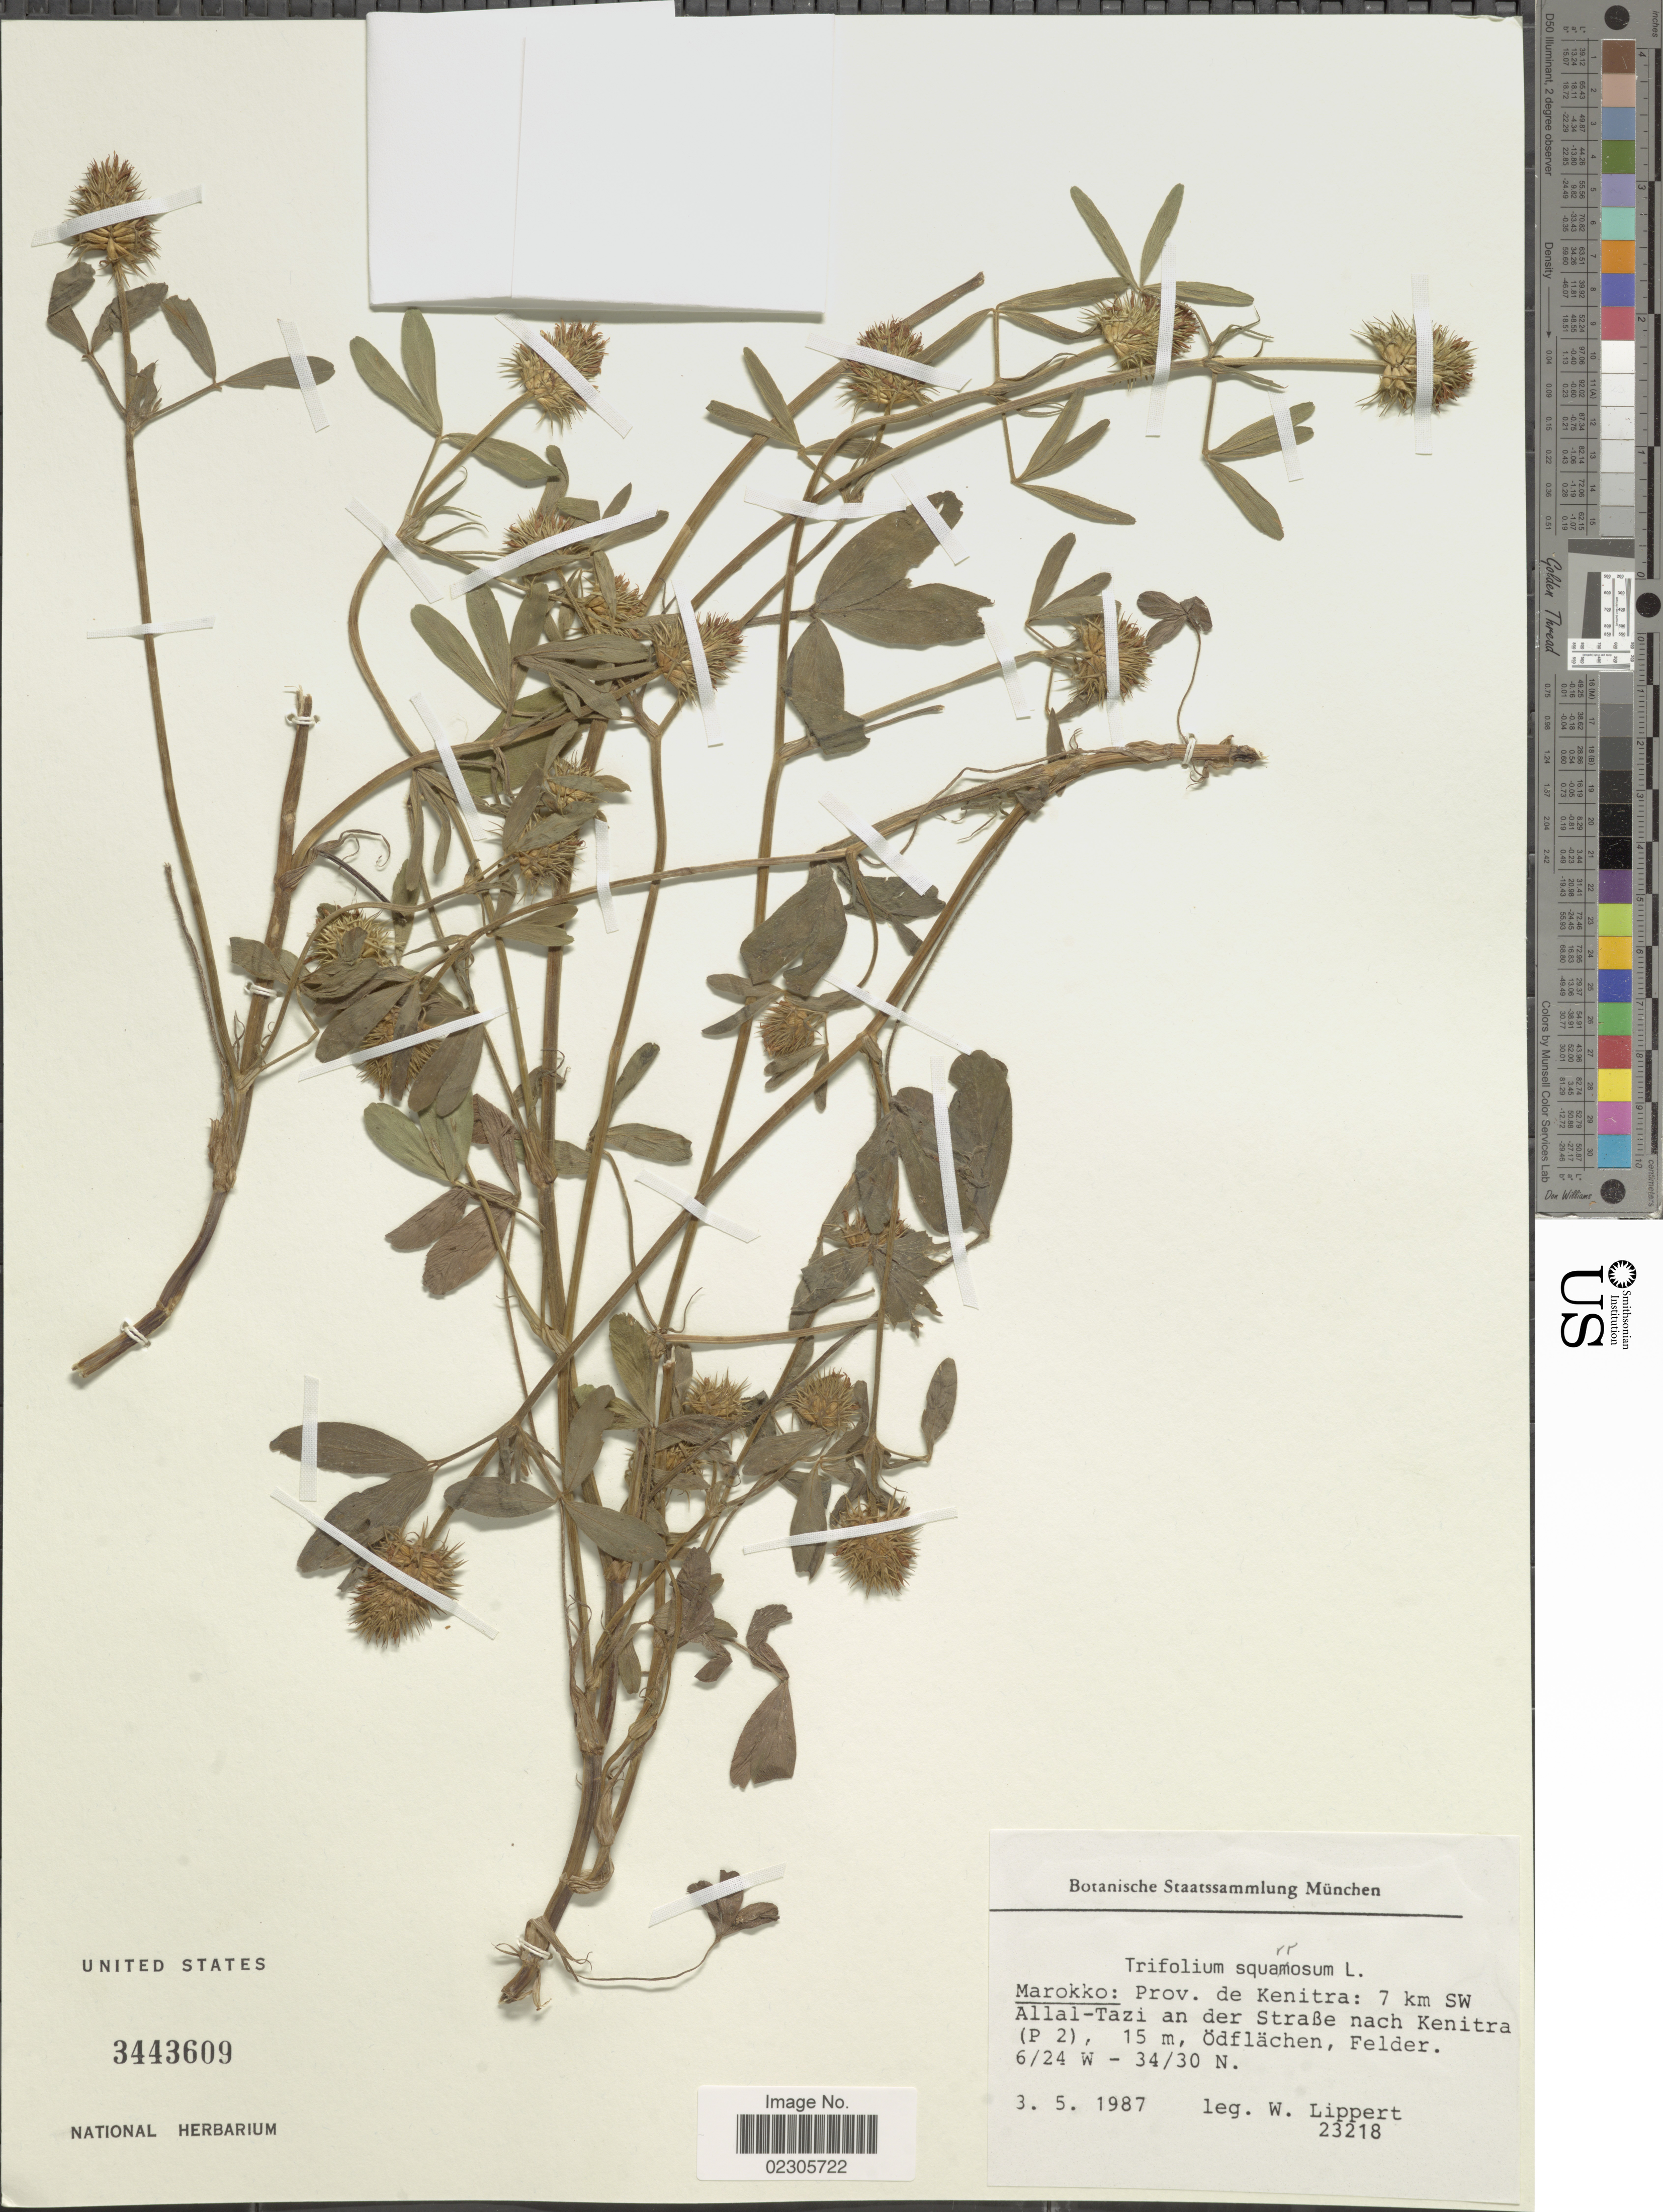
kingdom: Plantae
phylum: Tracheophyta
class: Magnoliopsida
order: Fabales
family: Fabaceae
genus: Trifolium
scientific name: Trifolium squarrosum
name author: L.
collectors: W. Lippert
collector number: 23218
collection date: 1897-05-03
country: Morocco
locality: Prov. de Kenitra: 7 km SW Allal-Tazi an der Strabe nach Kenitra (P2)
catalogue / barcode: US 3443609